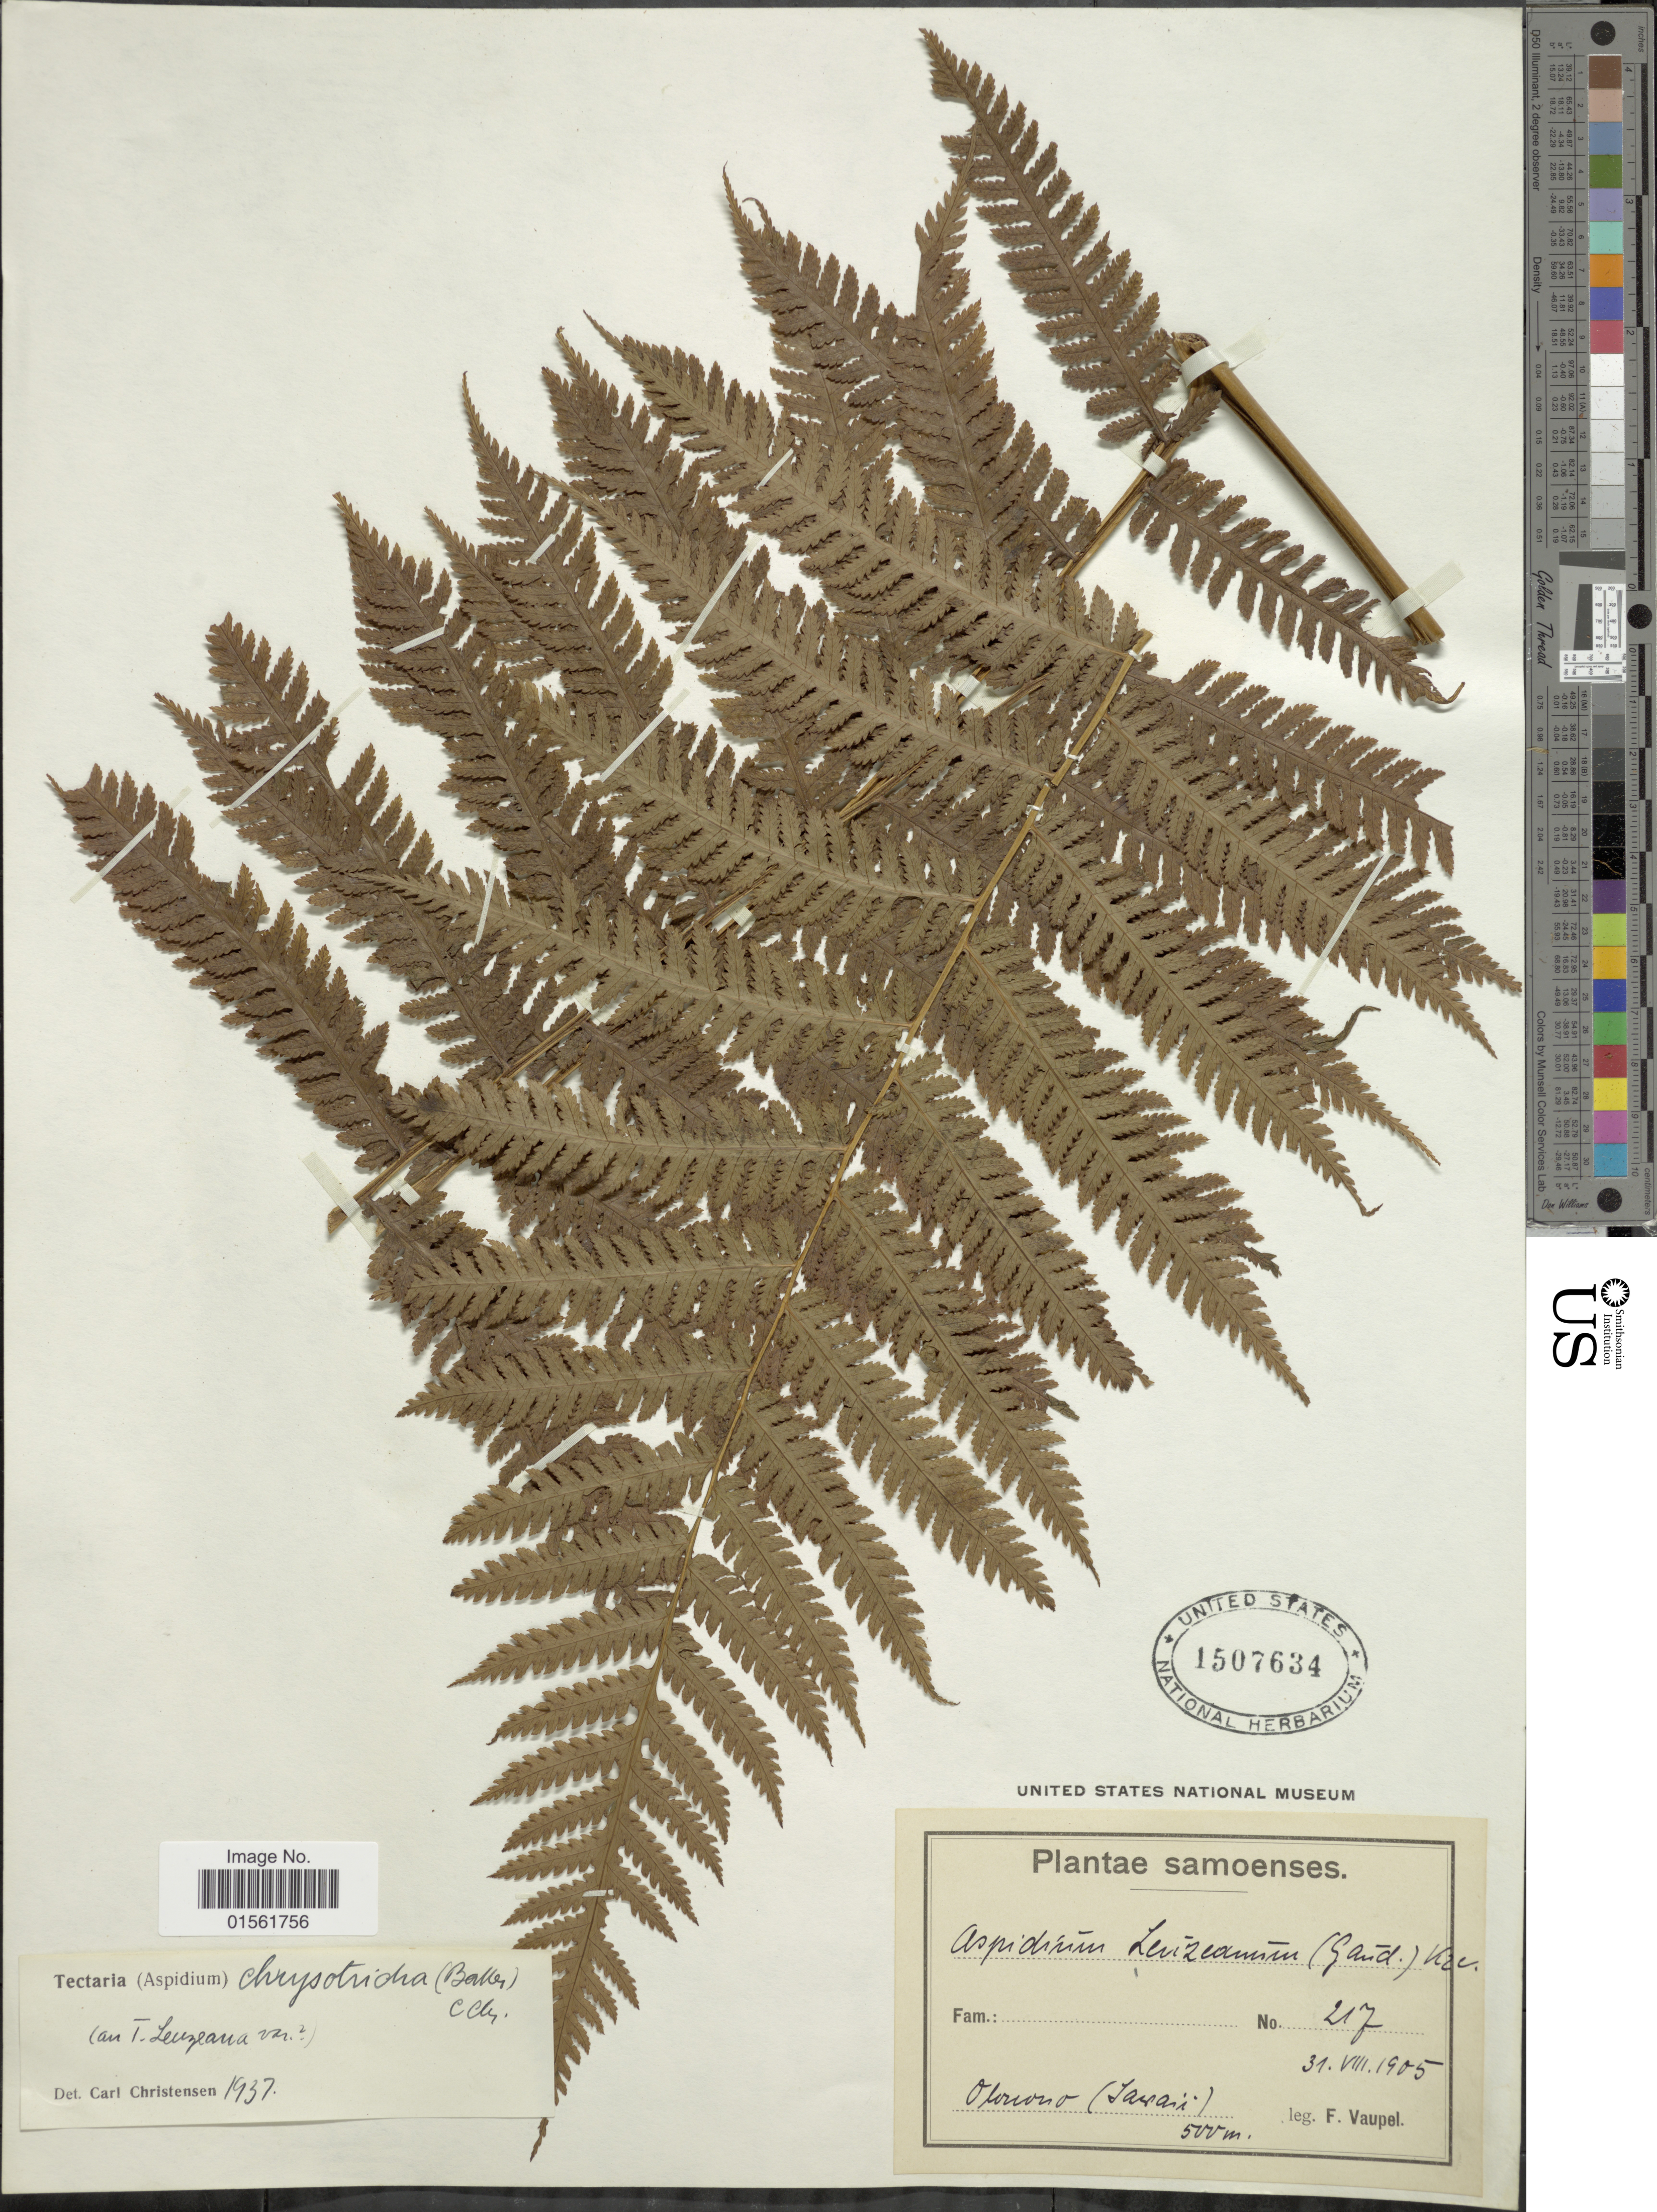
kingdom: Plantae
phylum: Tracheophyta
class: Polypodiopsida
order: Polypodiales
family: Dryopteridaceae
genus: Pleocnemia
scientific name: Pleocnemia cumingiana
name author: C. Presl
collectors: F. Vaupel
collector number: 217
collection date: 1905-08-31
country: Samoa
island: Savai'i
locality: Samoenses. Oborono (Savaii) [interpreted]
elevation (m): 500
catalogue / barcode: US 1507634